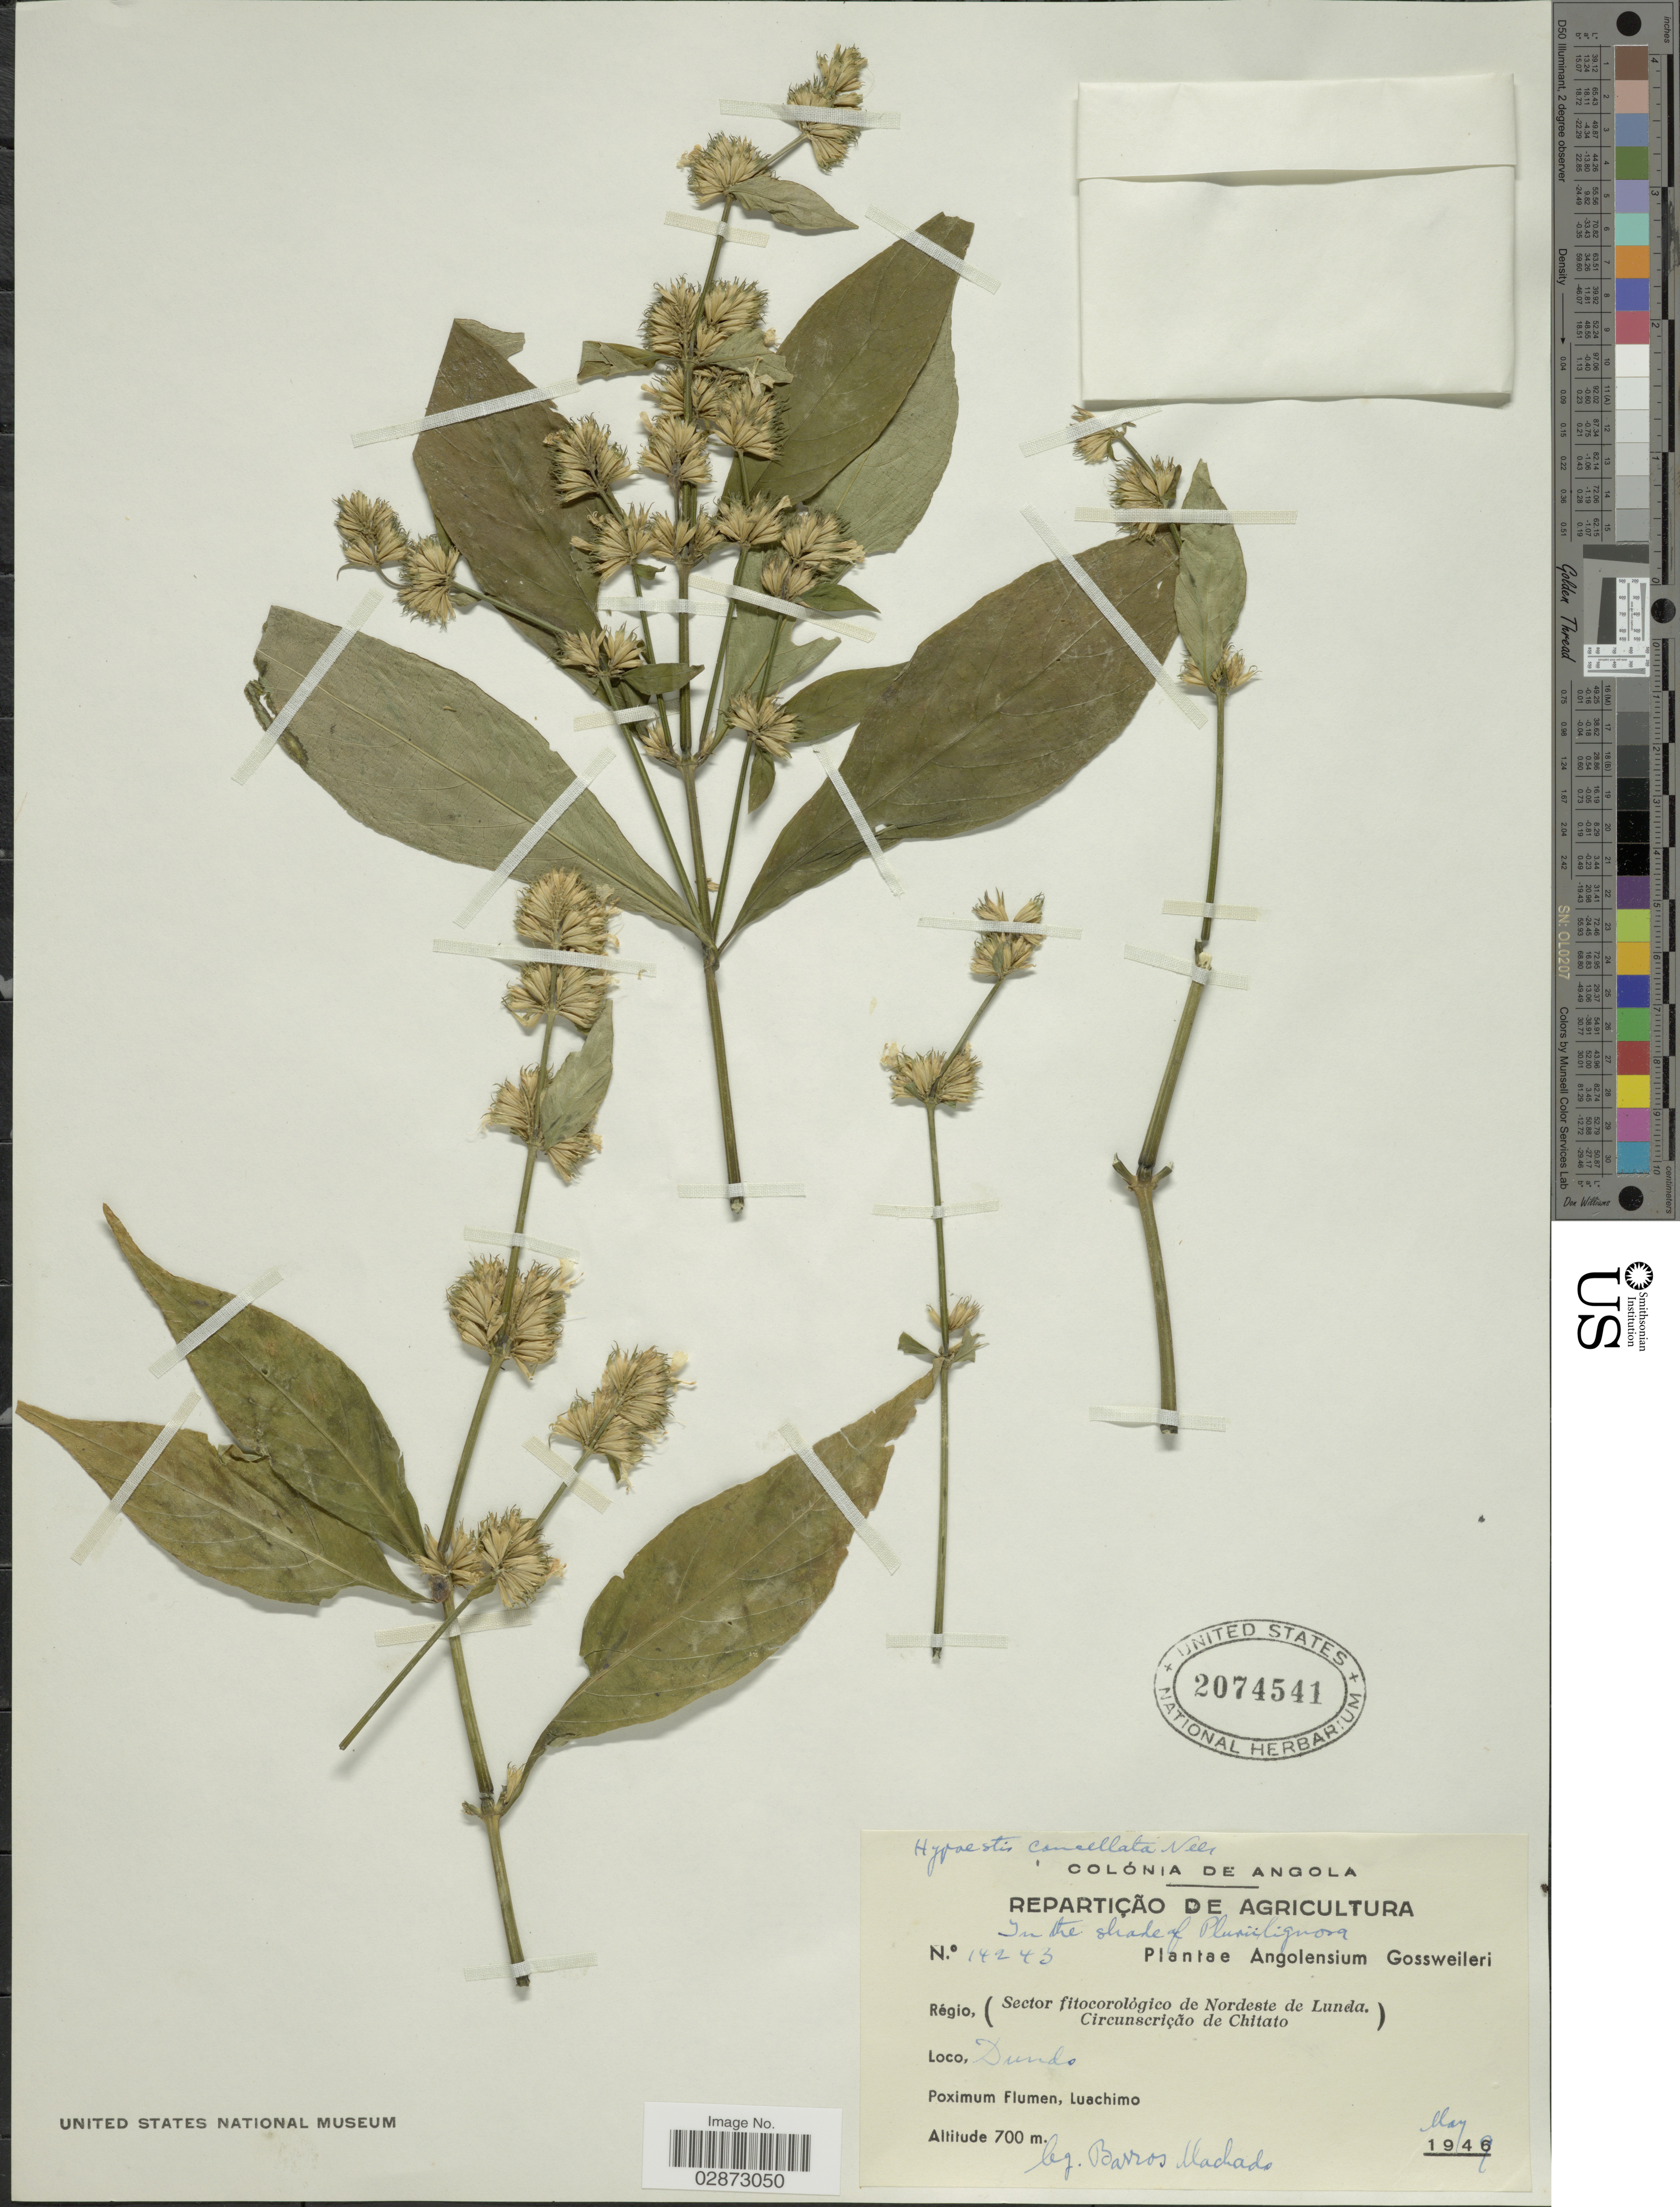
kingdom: Plantae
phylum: Tracheophyta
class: Magnoliopsida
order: Lamiales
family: Acanthaceae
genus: Hypoestes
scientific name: Hypoestes cancellata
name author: Nees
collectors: B. Machado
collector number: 14243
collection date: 1949-05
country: Angola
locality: Colónia de Angola. Régio, (Sector fitocorológico de Nordeste de Lunda. Circunscrição de Chitato. Dundo. Proximum Flumen, Luachimo.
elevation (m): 700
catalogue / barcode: US 2074541